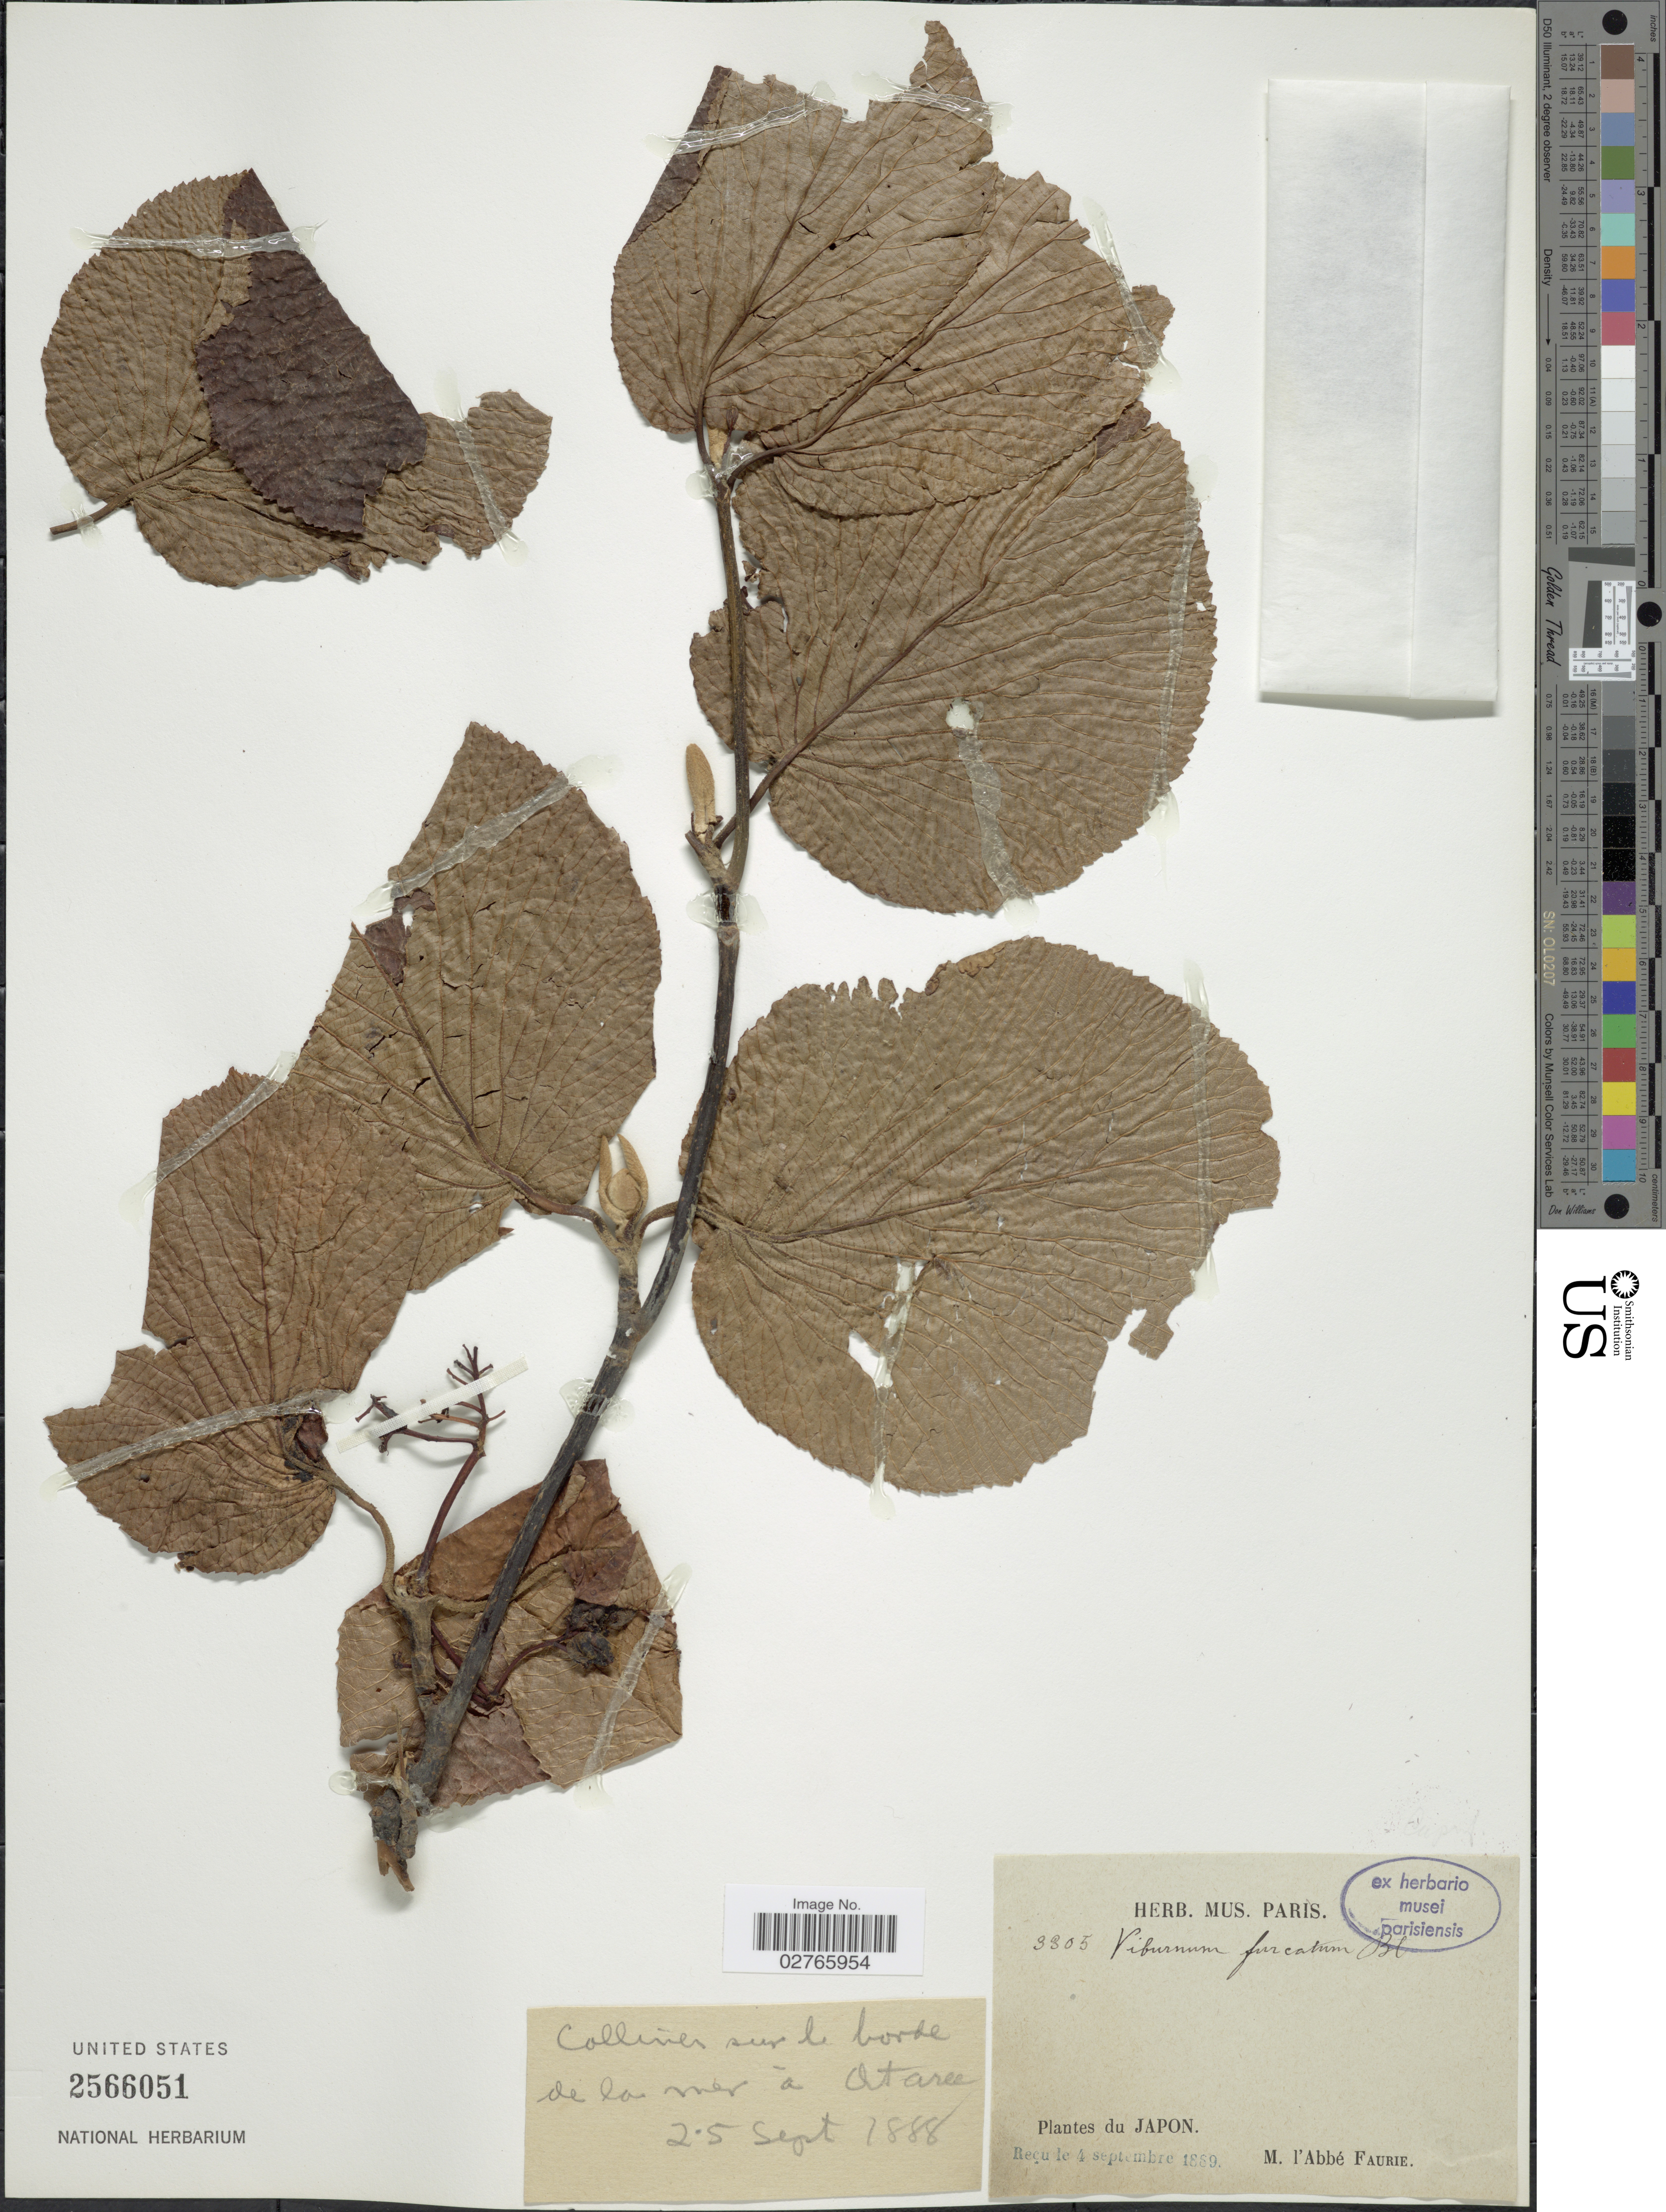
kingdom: Plantae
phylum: Tracheophyta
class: Magnoliopsida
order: Dipsacales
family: Viburnaceae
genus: Viburnum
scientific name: Viburnum furcatum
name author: Blume ex Maxim.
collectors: A. Faure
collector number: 3305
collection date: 1888-07-25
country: Japan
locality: Collines sur le bord de la mer à Otaru.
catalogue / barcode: US 2566051